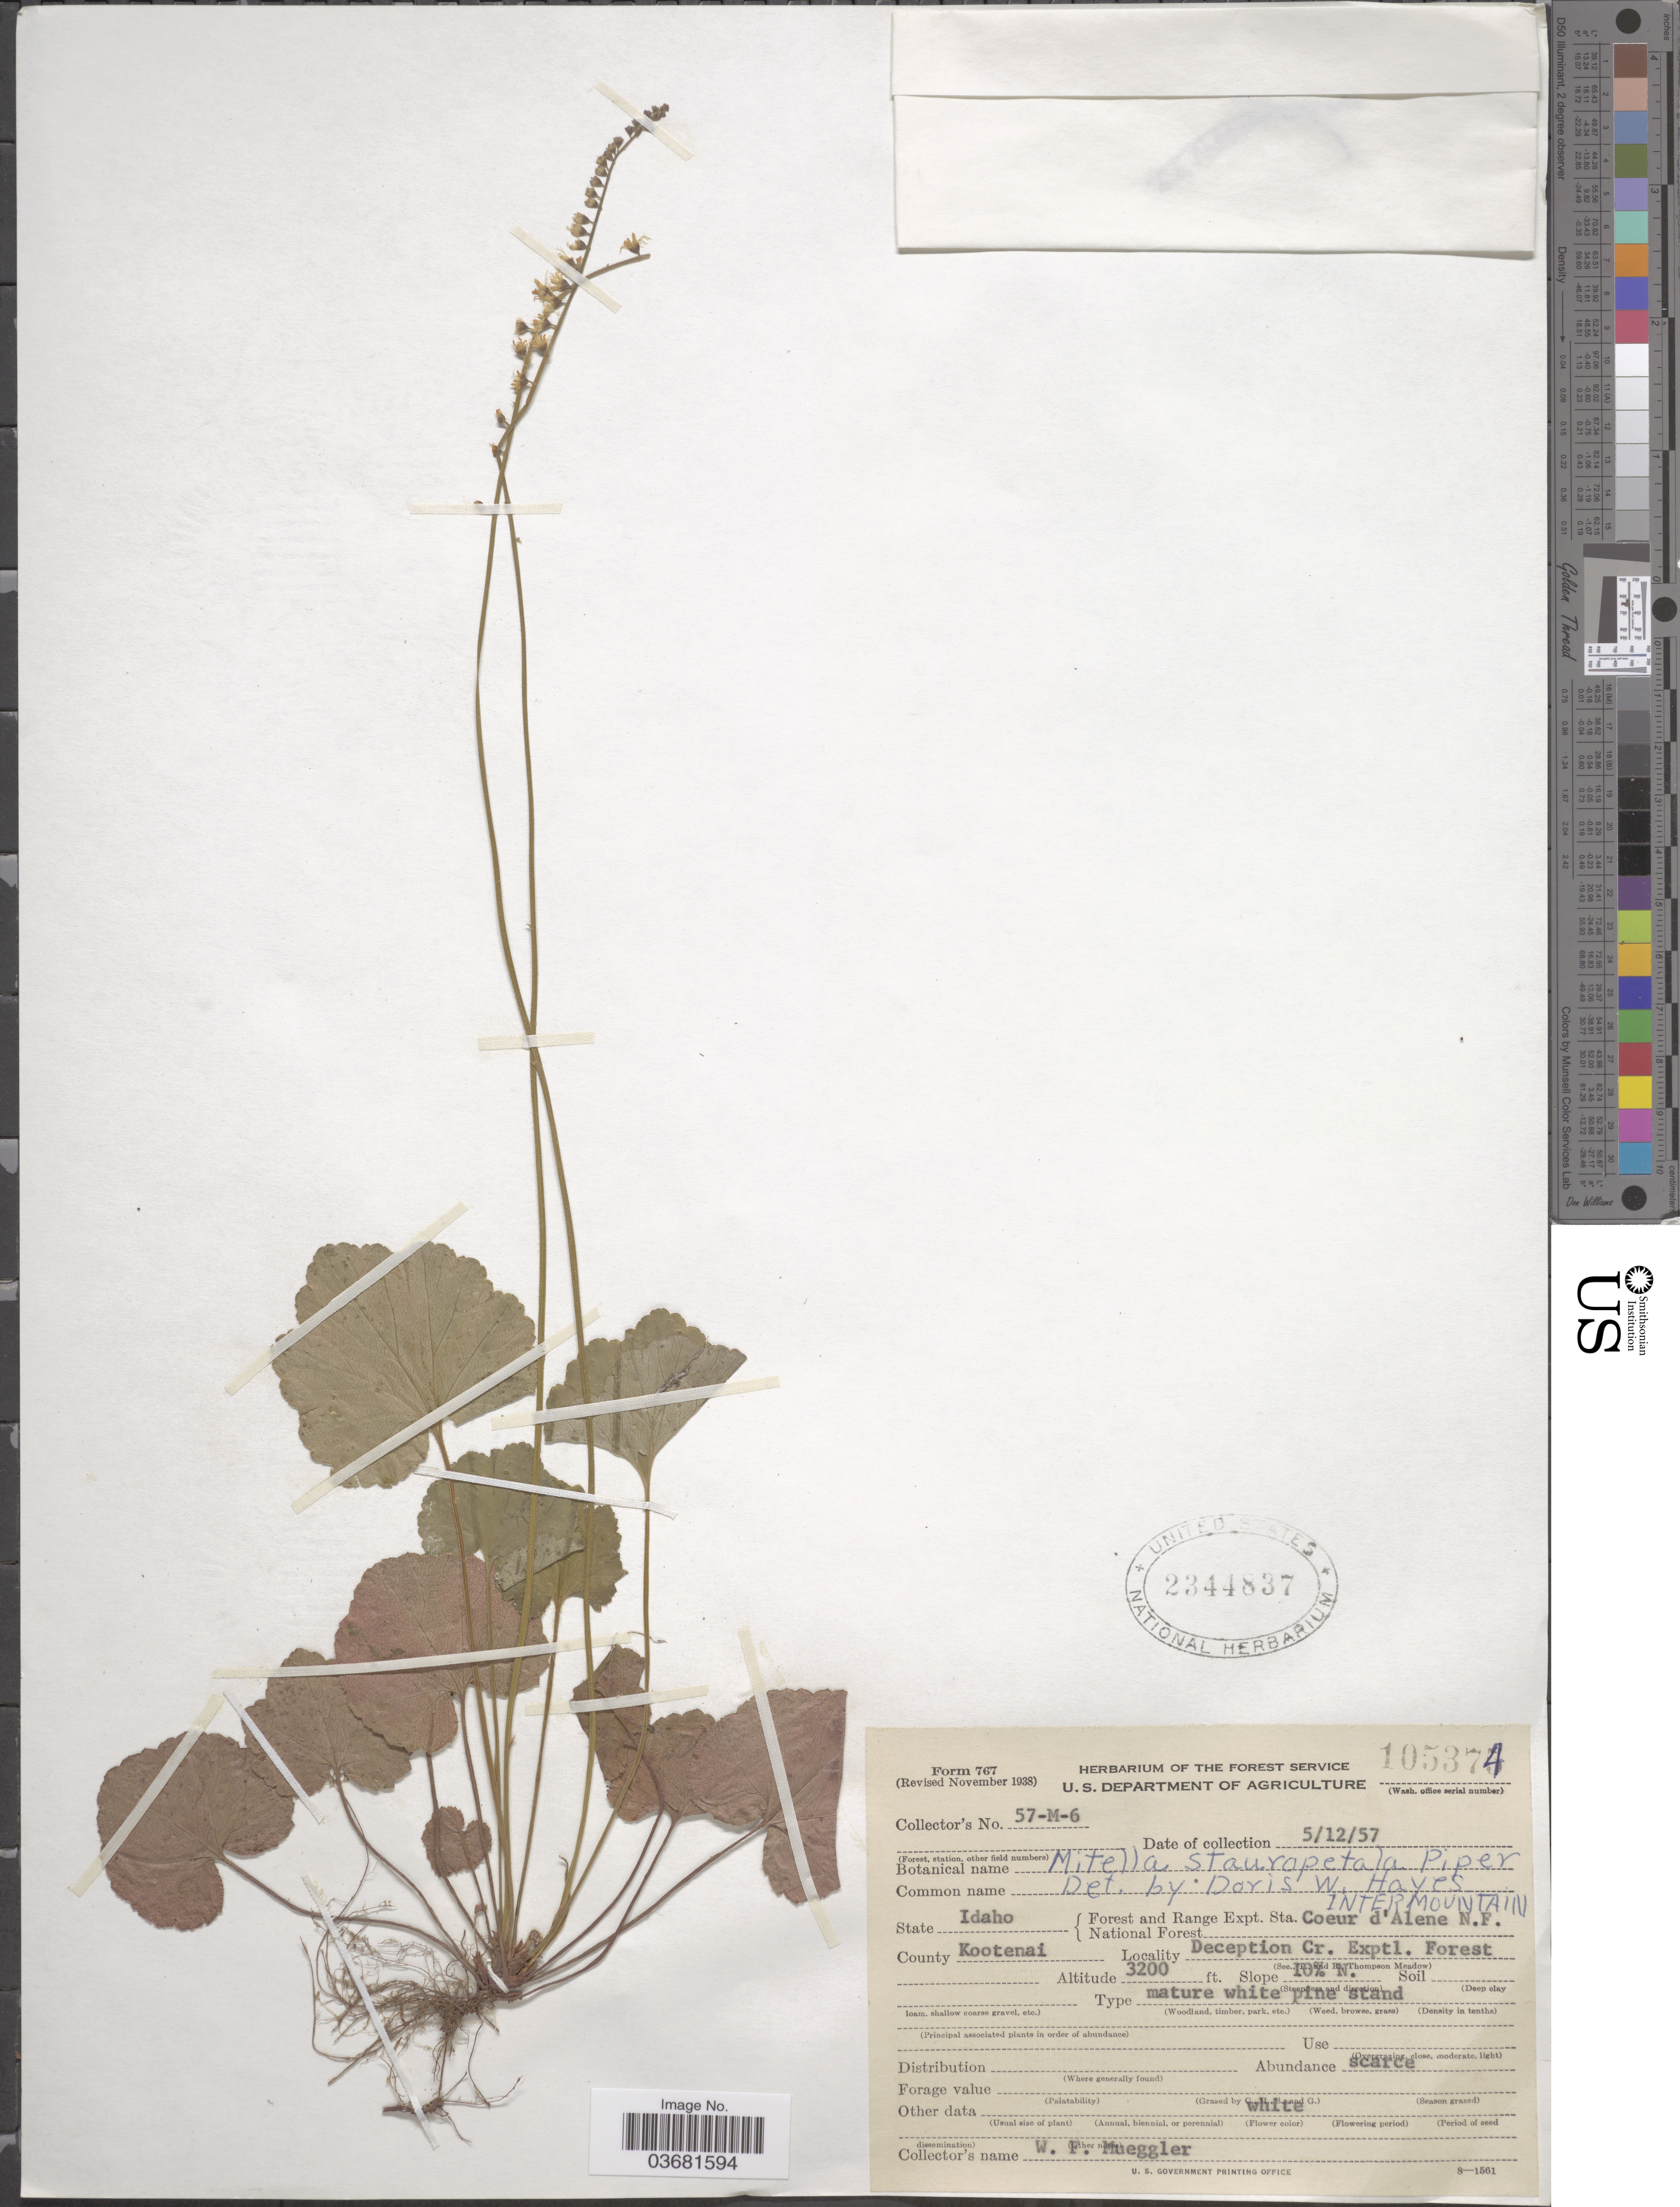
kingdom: Plantae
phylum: Tracheophyta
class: Magnoliopsida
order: Saxifragales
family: Saxifragaceae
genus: Mitella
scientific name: Mitella stauropetala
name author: Piper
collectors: W. Mueggler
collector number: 57-M-6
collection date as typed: Transcribed d/m/y: 12/5/57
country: United States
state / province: Idaho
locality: Forest and Range Expt. Sta. Coeur d'Alene N. F. County Kootenai. Deception Cr. Exptl. Forest.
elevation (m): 975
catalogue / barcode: US 2344837